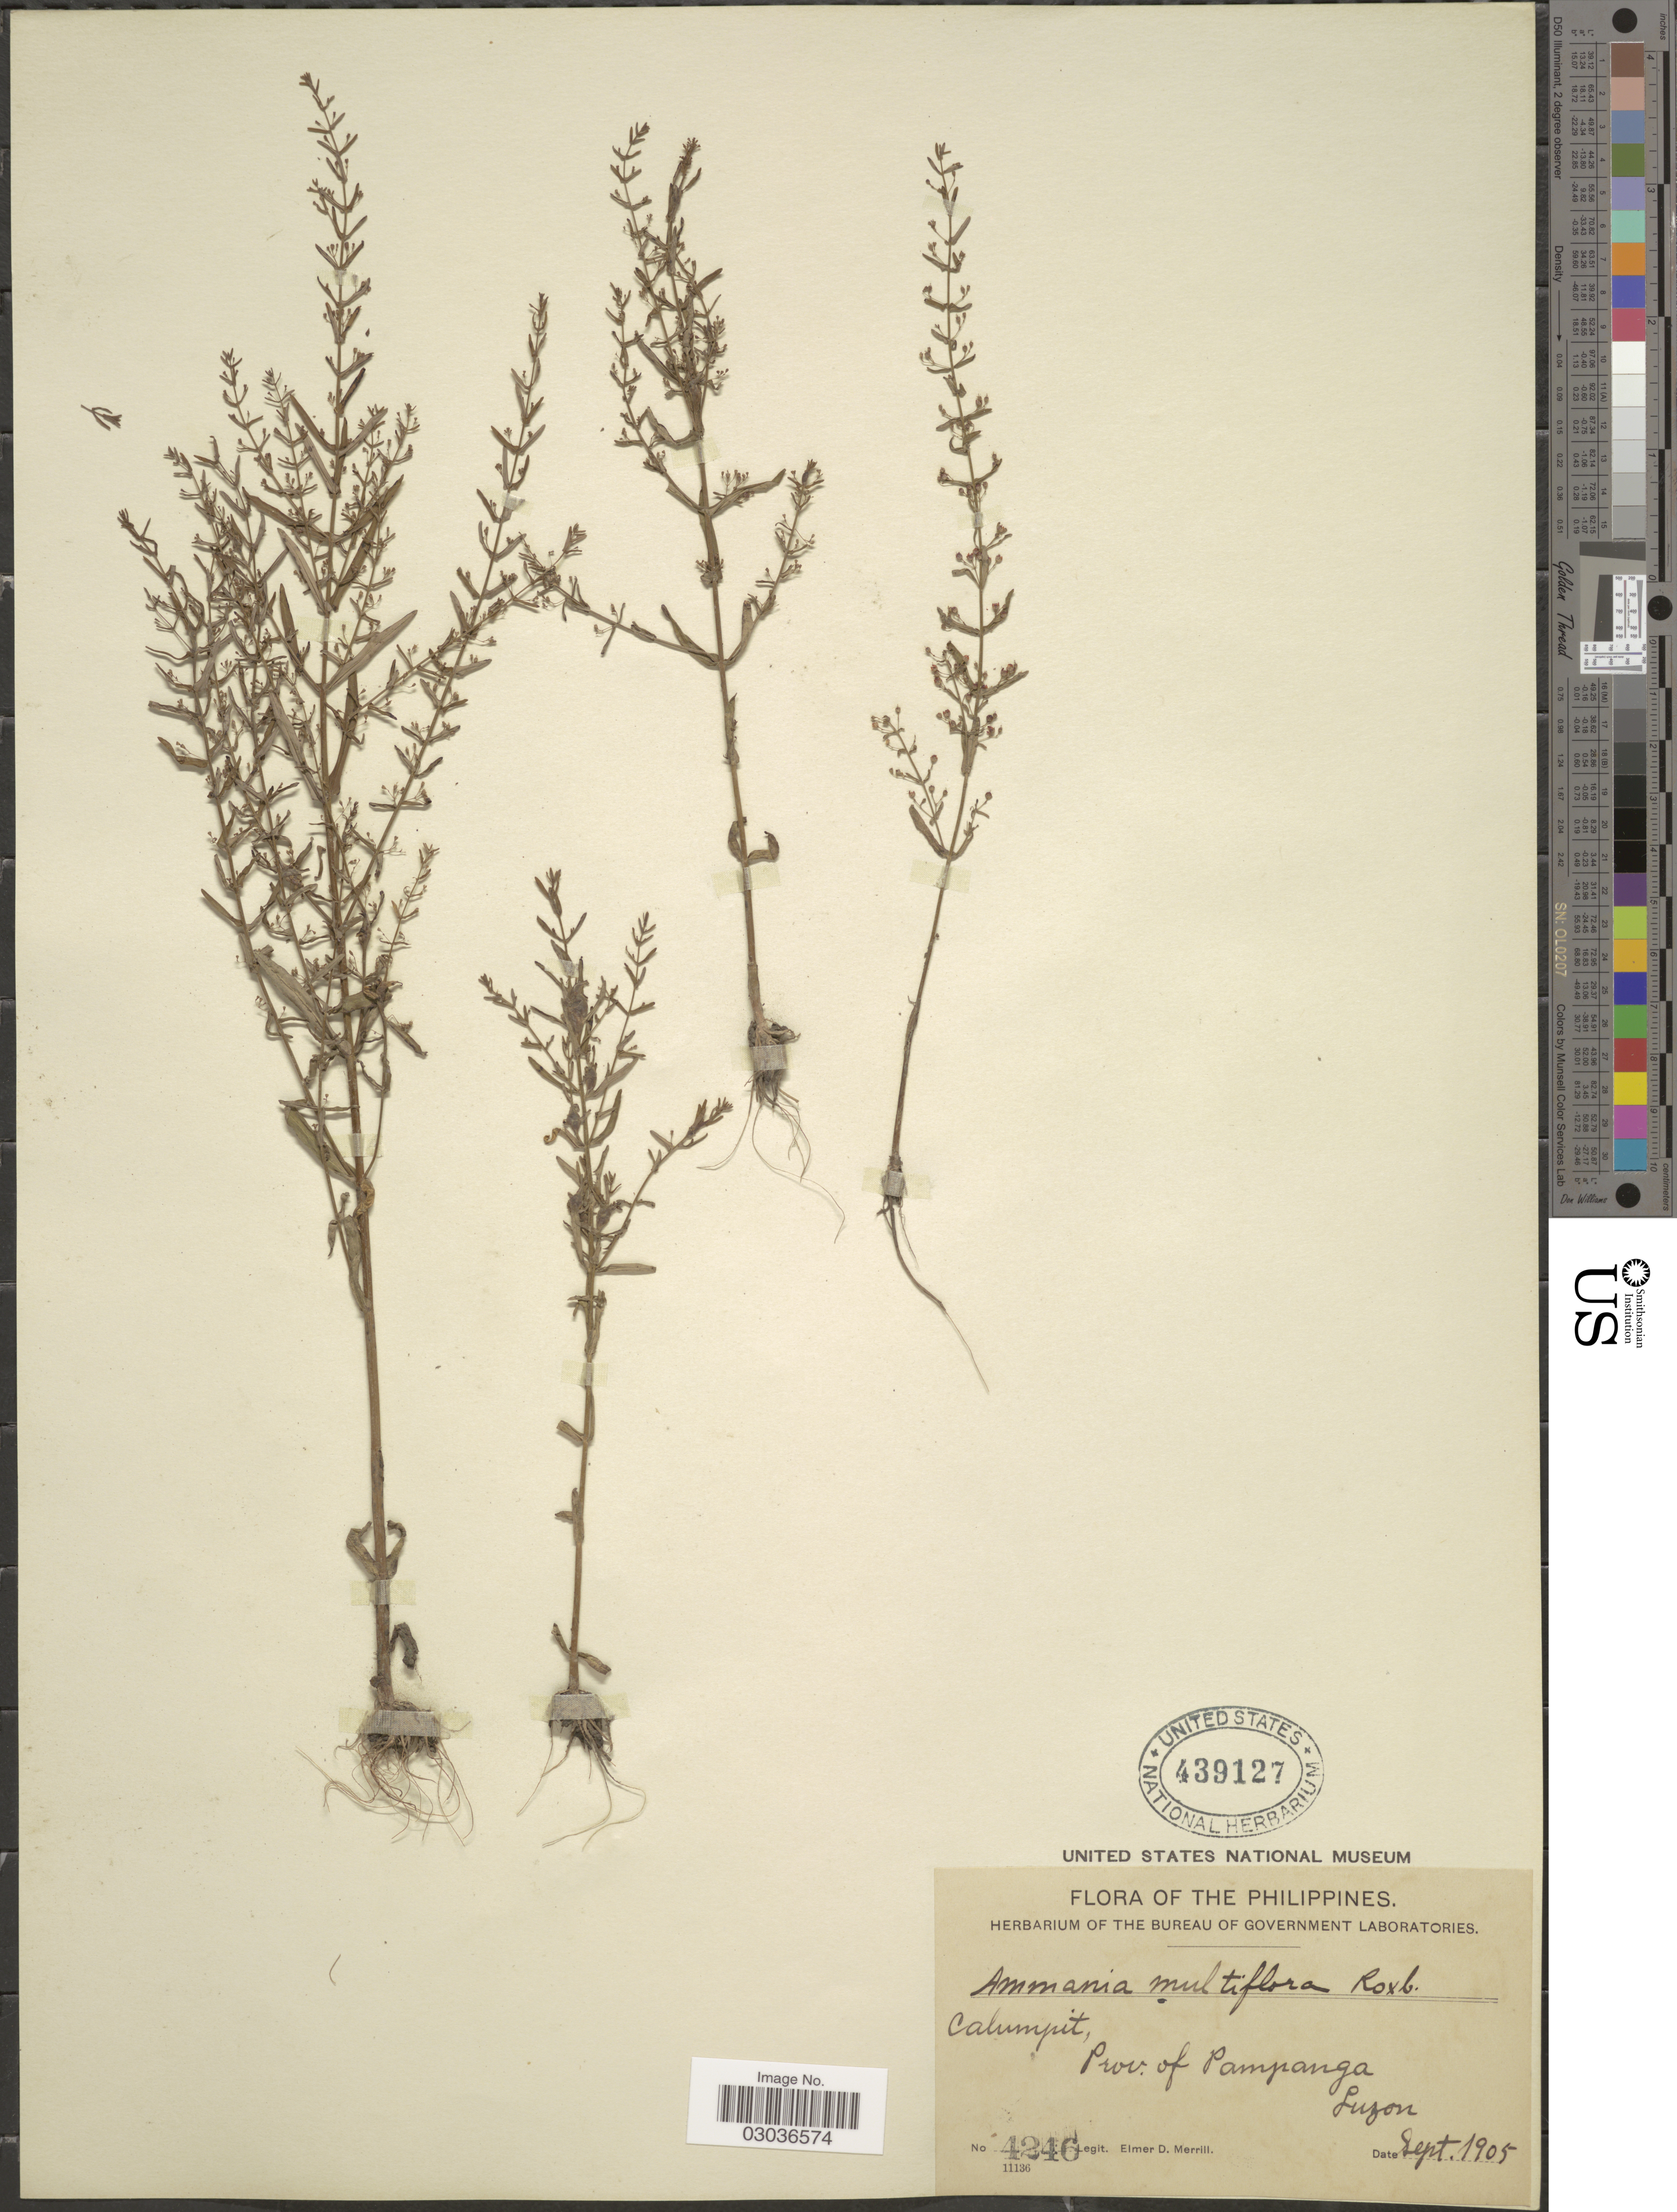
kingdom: Plantae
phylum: Tracheophyta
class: Magnoliopsida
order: Myrtales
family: Lythraceae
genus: Ammannia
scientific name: Ammannia baccifera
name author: L.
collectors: E. D. Merrill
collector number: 4246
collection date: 1905-09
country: Philippines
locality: Calumpit, Prov. of Pampanga. Luzon.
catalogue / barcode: US 439127